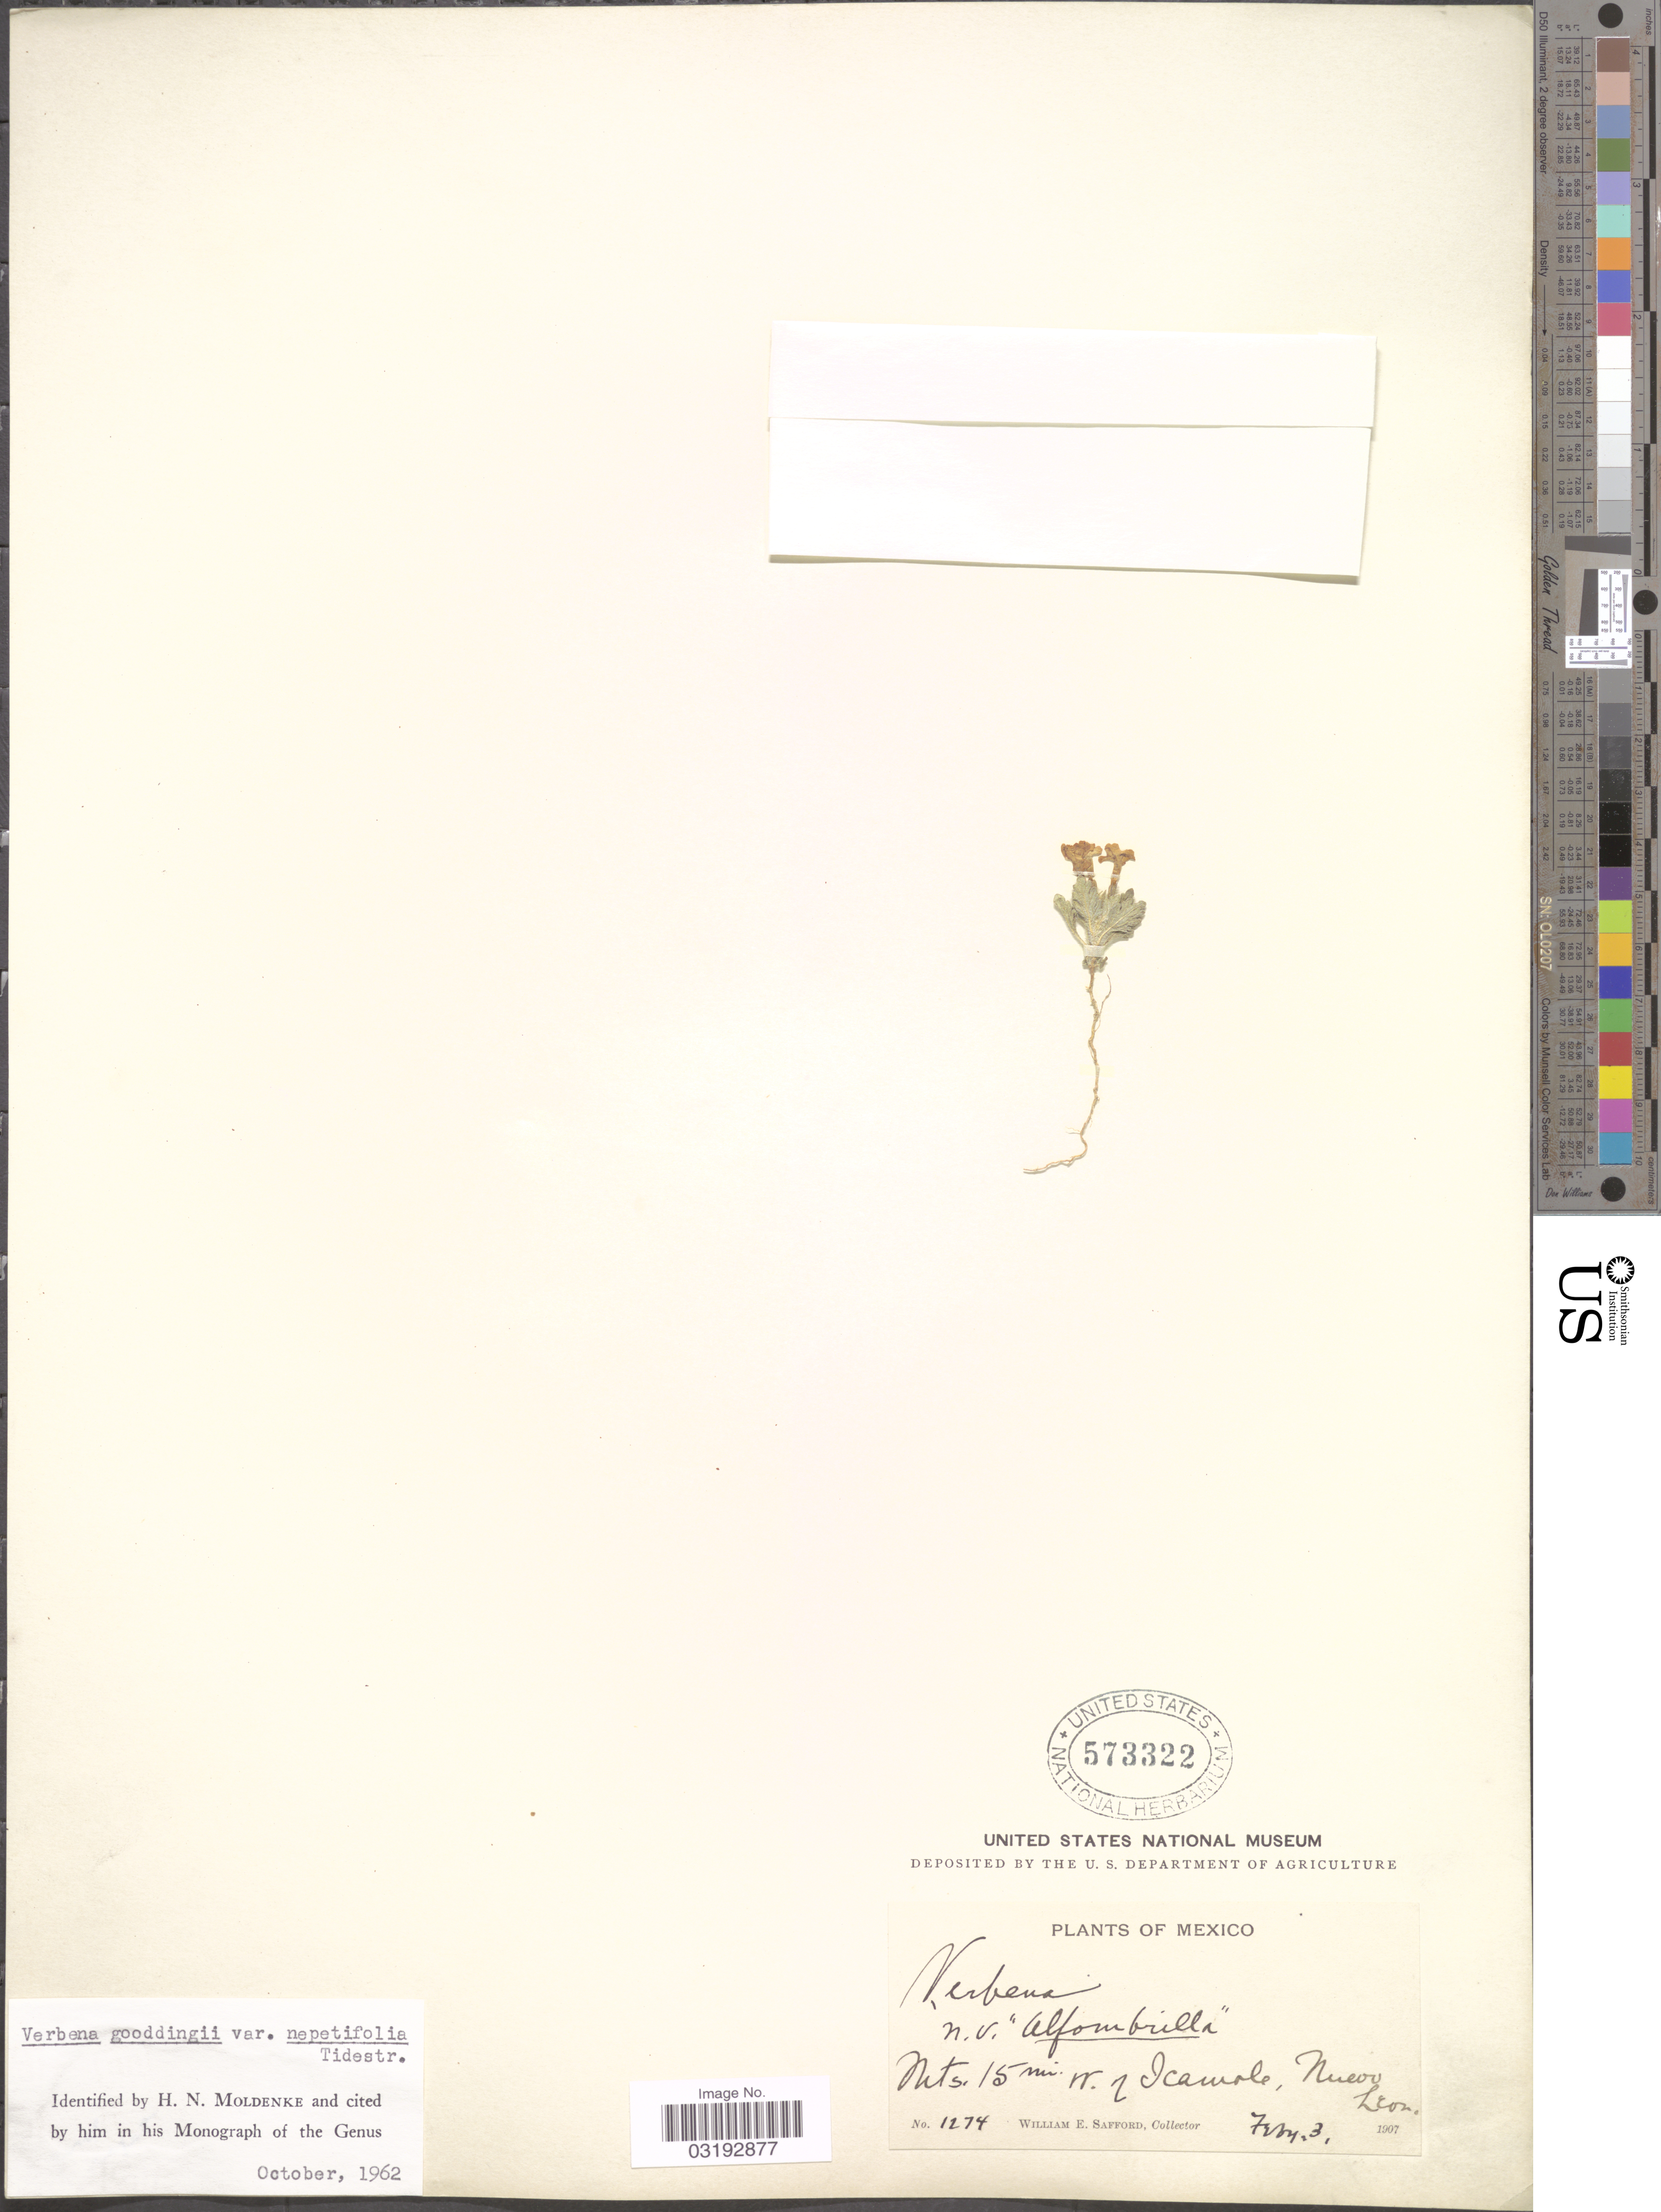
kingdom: Plantae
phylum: Tracheophyta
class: Magnoliopsida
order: Lamiales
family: Verbenaceae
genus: Verbena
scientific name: Verbena gooddingii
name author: Briq.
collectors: W. E. Safford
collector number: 1274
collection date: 1907-02-03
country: Mexico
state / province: Nuevo León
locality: Mts. 15 mi. W. of Icamole.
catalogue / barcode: US 573322